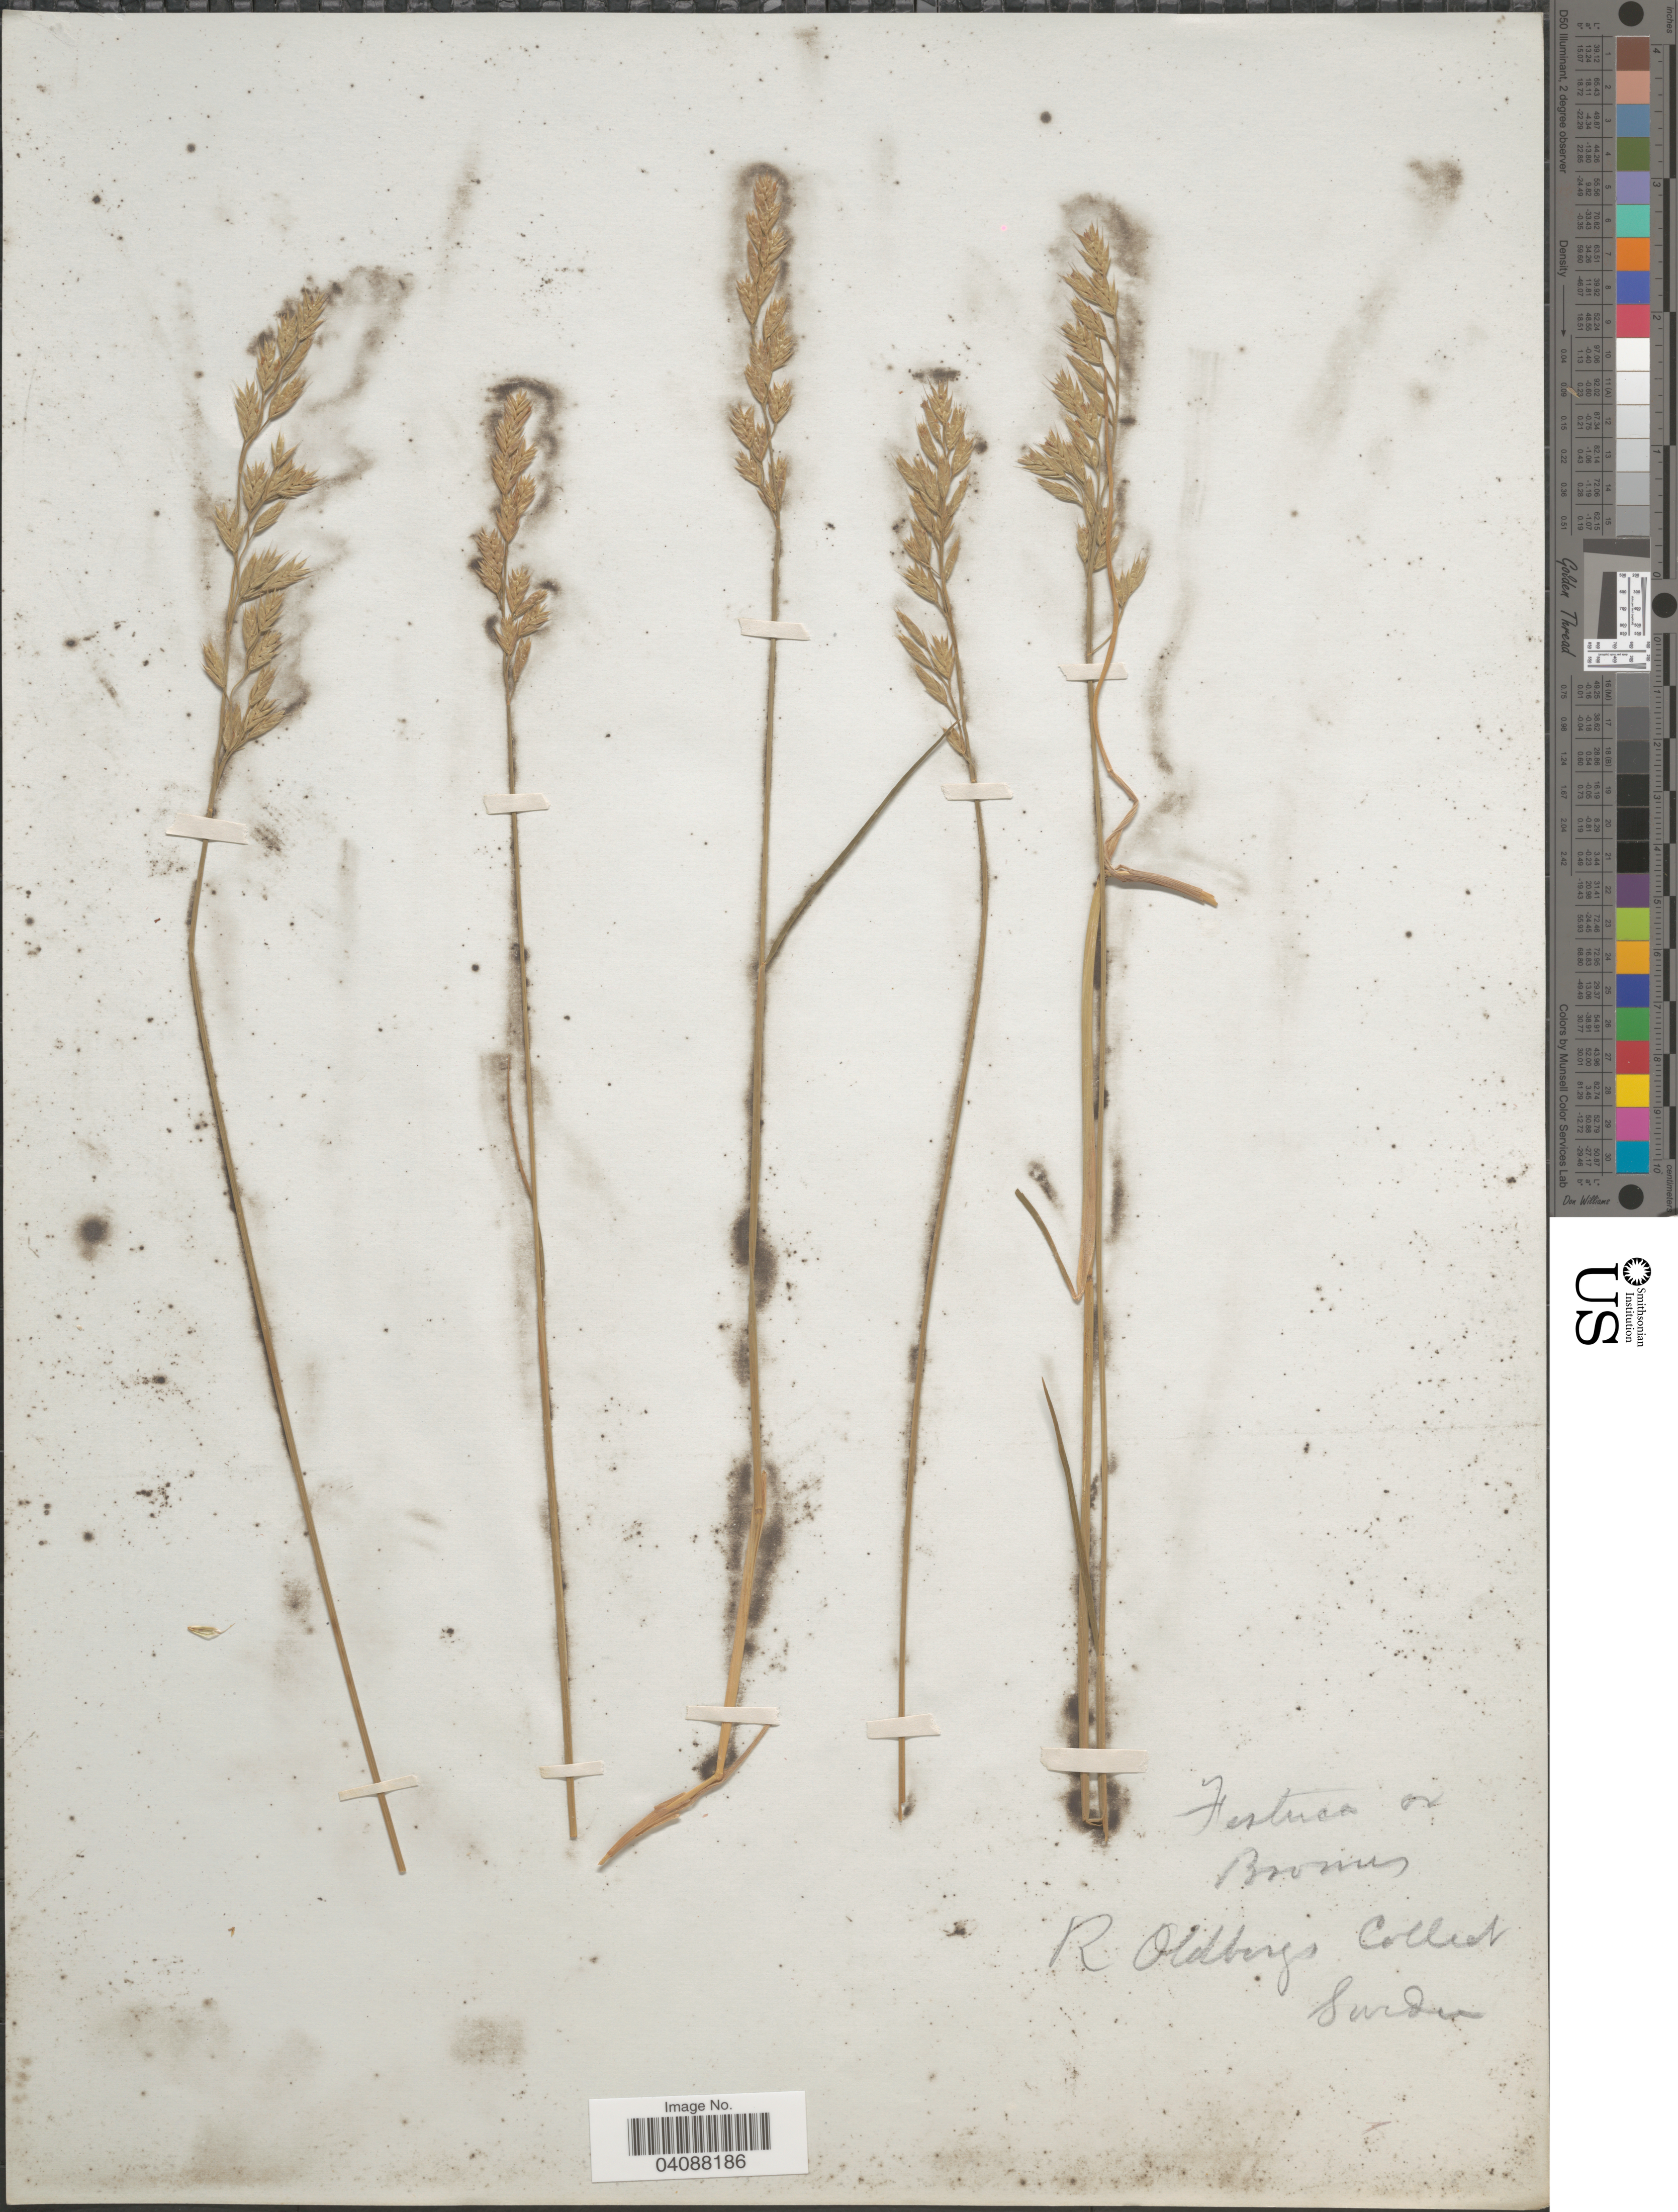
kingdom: Plantae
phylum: Tracheophyta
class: Liliopsida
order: Poales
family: Poaceae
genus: Bromus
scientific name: Bromus lepidus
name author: Holmberg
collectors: R. Oldberg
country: Sweden